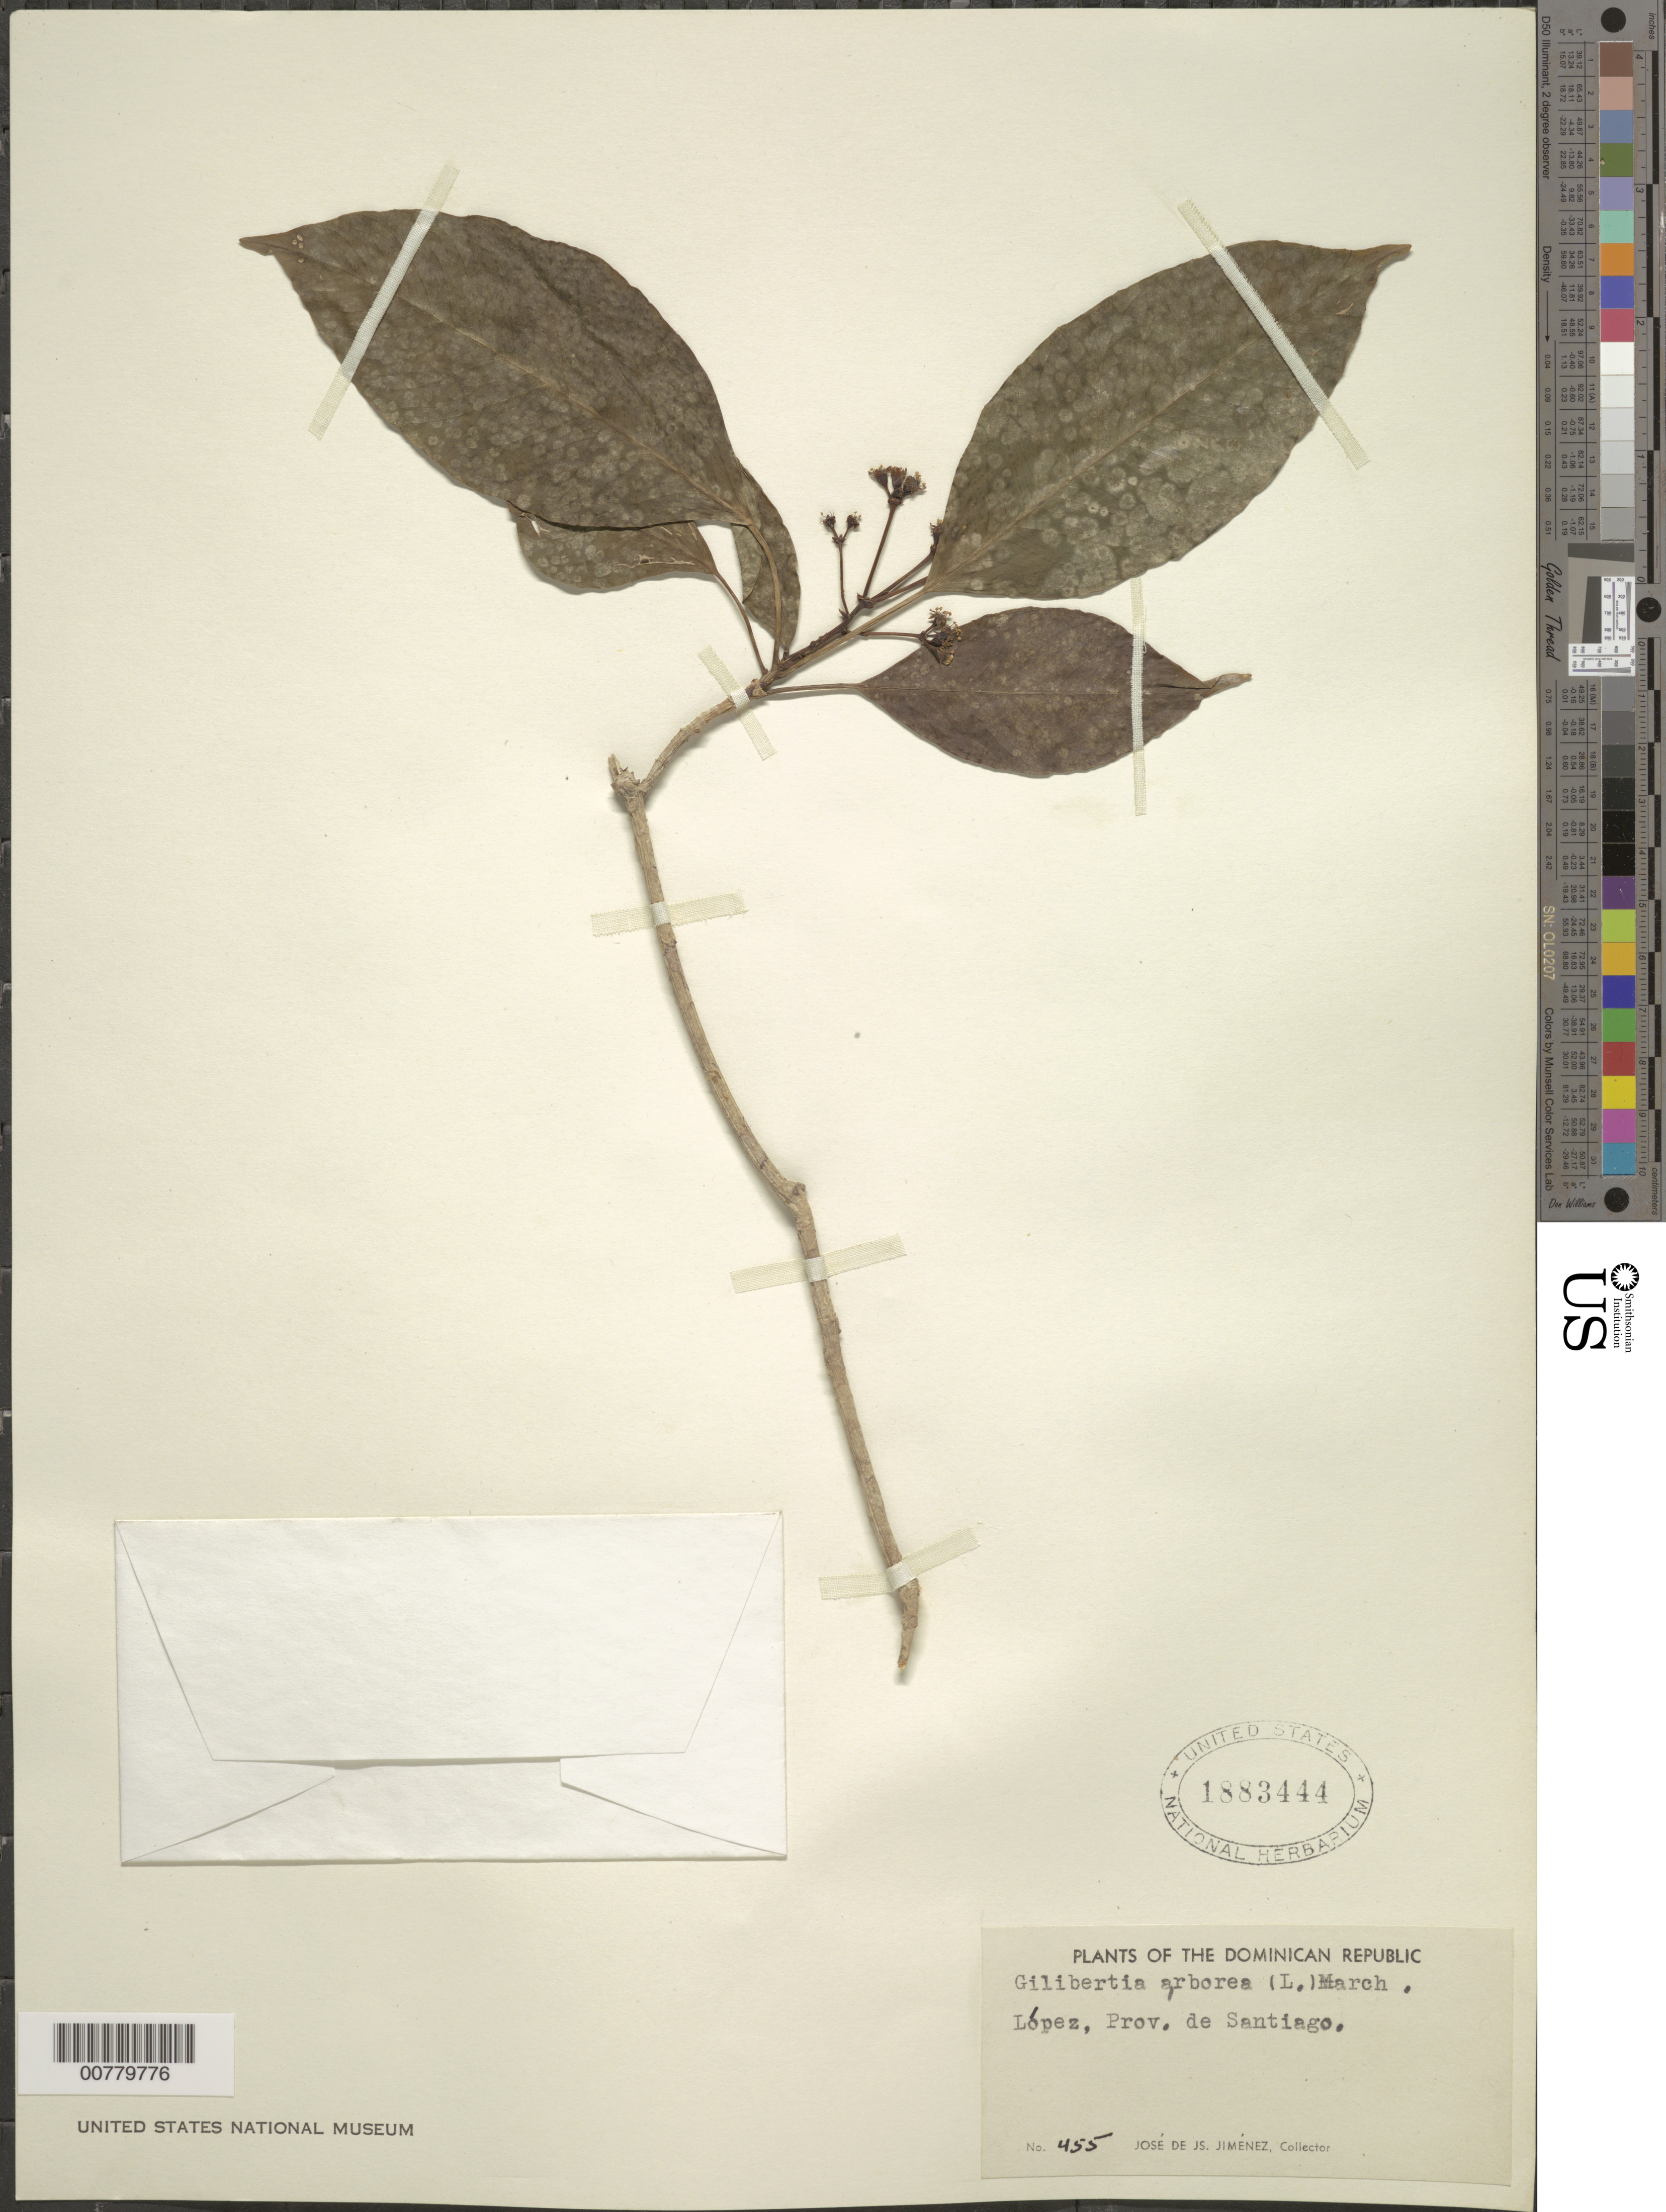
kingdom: Plantae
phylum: Tracheophyta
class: Magnoliopsida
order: Apiales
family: Araliaceae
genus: Dendropanax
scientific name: Dendropanax arboreus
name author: (L.) Decne. & Planch.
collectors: J. J. Jiménez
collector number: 455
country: Dominican Republic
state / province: Santiago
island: Hispaniola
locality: López.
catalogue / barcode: US 1883444